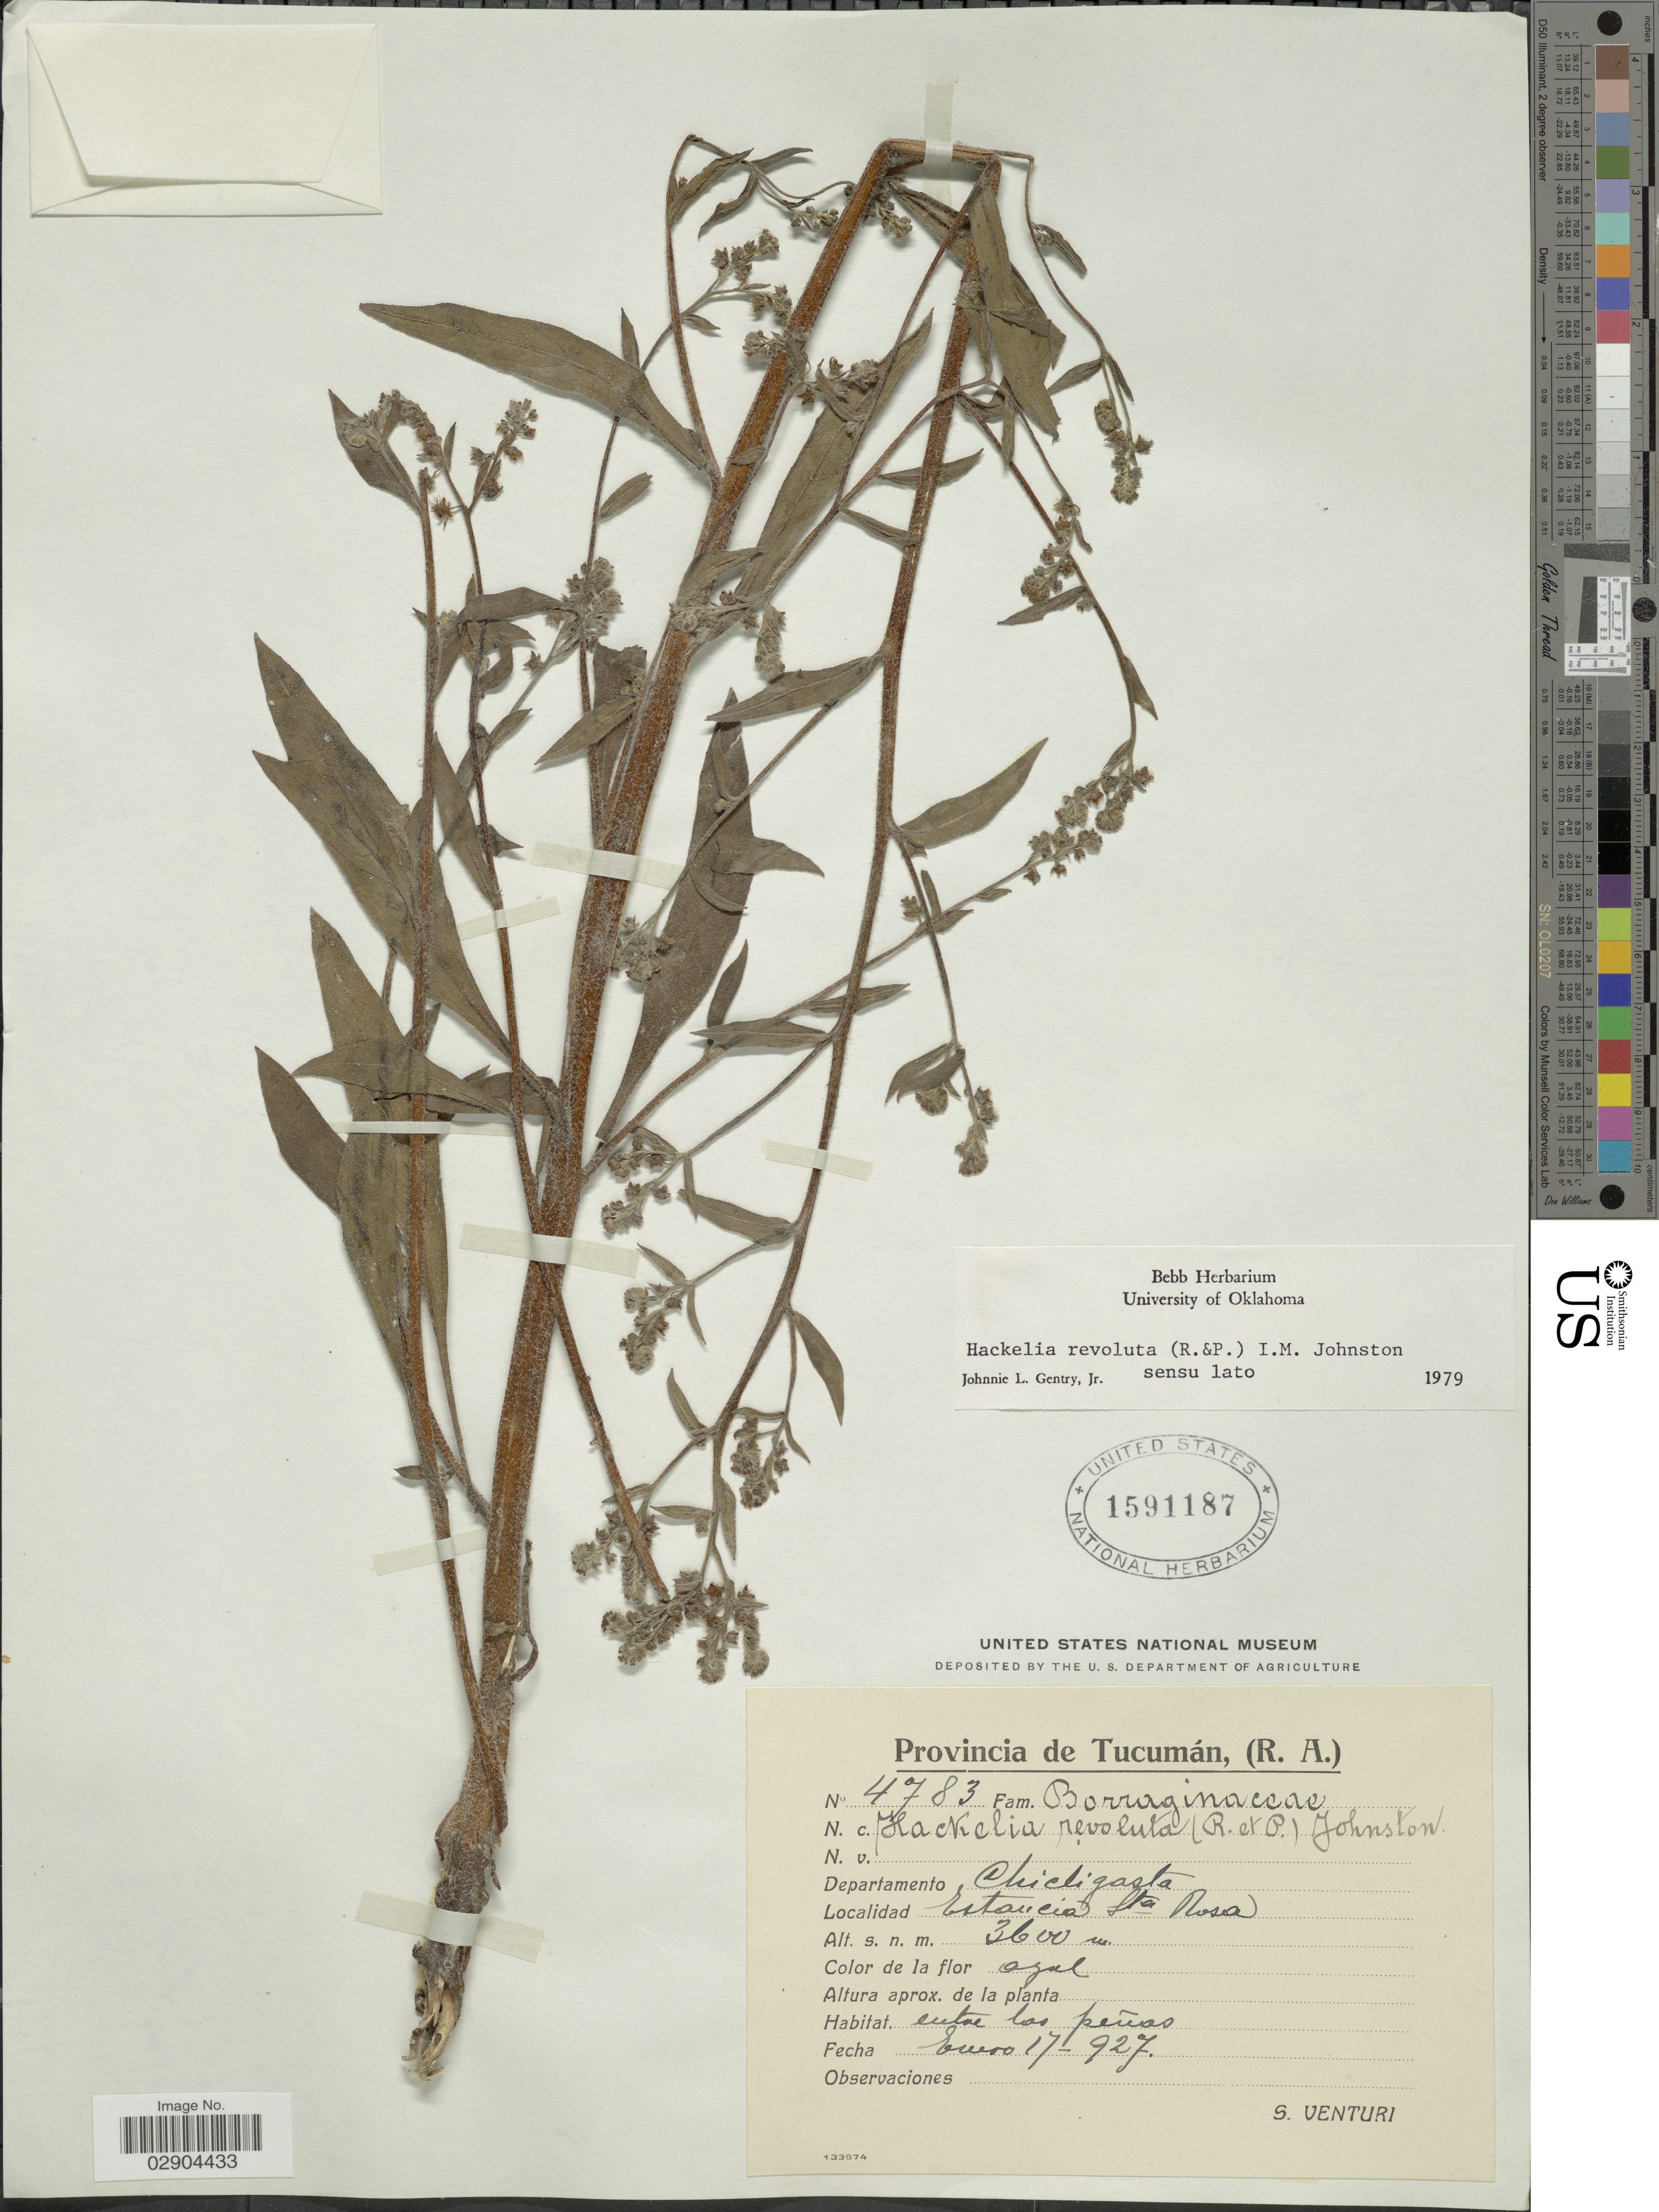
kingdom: Plantae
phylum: Tracheophyta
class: Magnoliopsida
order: Boraginales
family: Boraginaceae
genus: Hackelia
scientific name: Hackelia revoluta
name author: (Ruiz & Pav.) I.M. Johnst.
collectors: S. Venturi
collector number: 4783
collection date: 1927-01-17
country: Argentina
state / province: Tucuman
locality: Provincia de Tucumán, (R.A.). Departamento Chicligasta. Estancia Sta Rosa.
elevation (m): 3600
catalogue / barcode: US 1591187